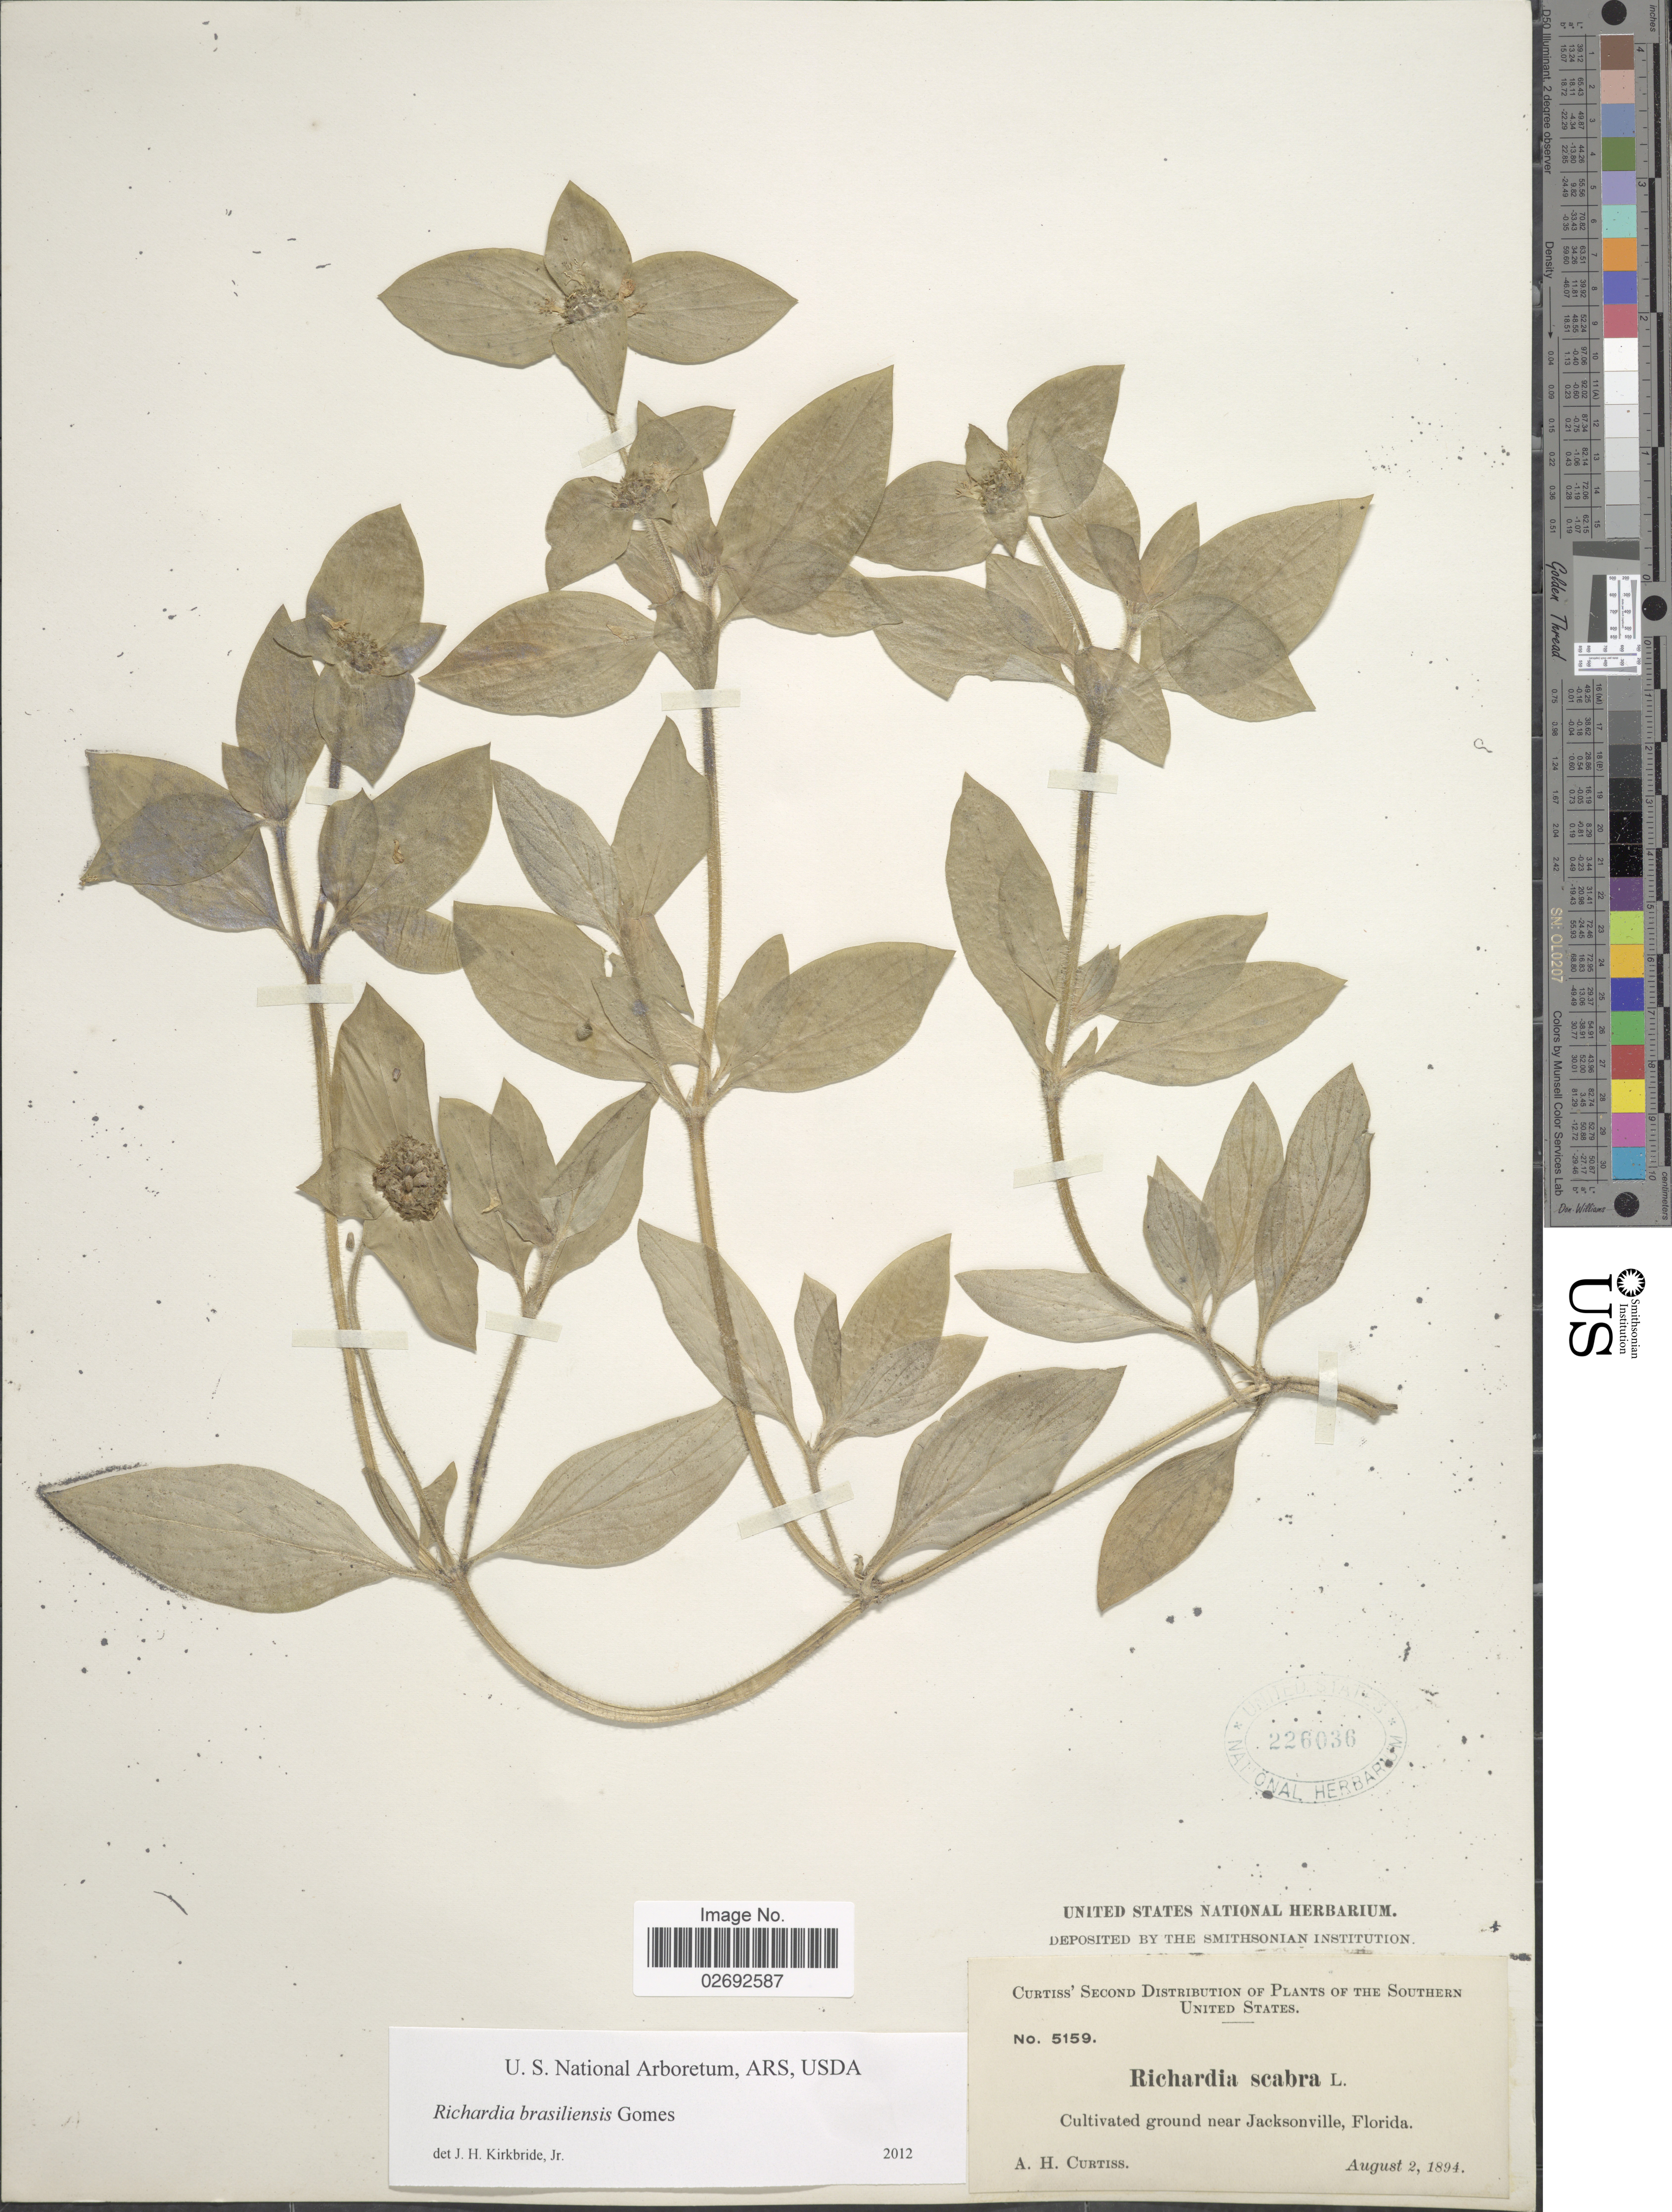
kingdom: Plantae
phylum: Tracheophyta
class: Magnoliopsida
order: Gentianales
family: Rubiaceae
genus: Richardia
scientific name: Richardia brasiliensis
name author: Gomes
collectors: A. H. Curtiss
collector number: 5159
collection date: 1894-08-02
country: United States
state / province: Florida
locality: Southern United States, Near Jacksonville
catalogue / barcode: US 226036